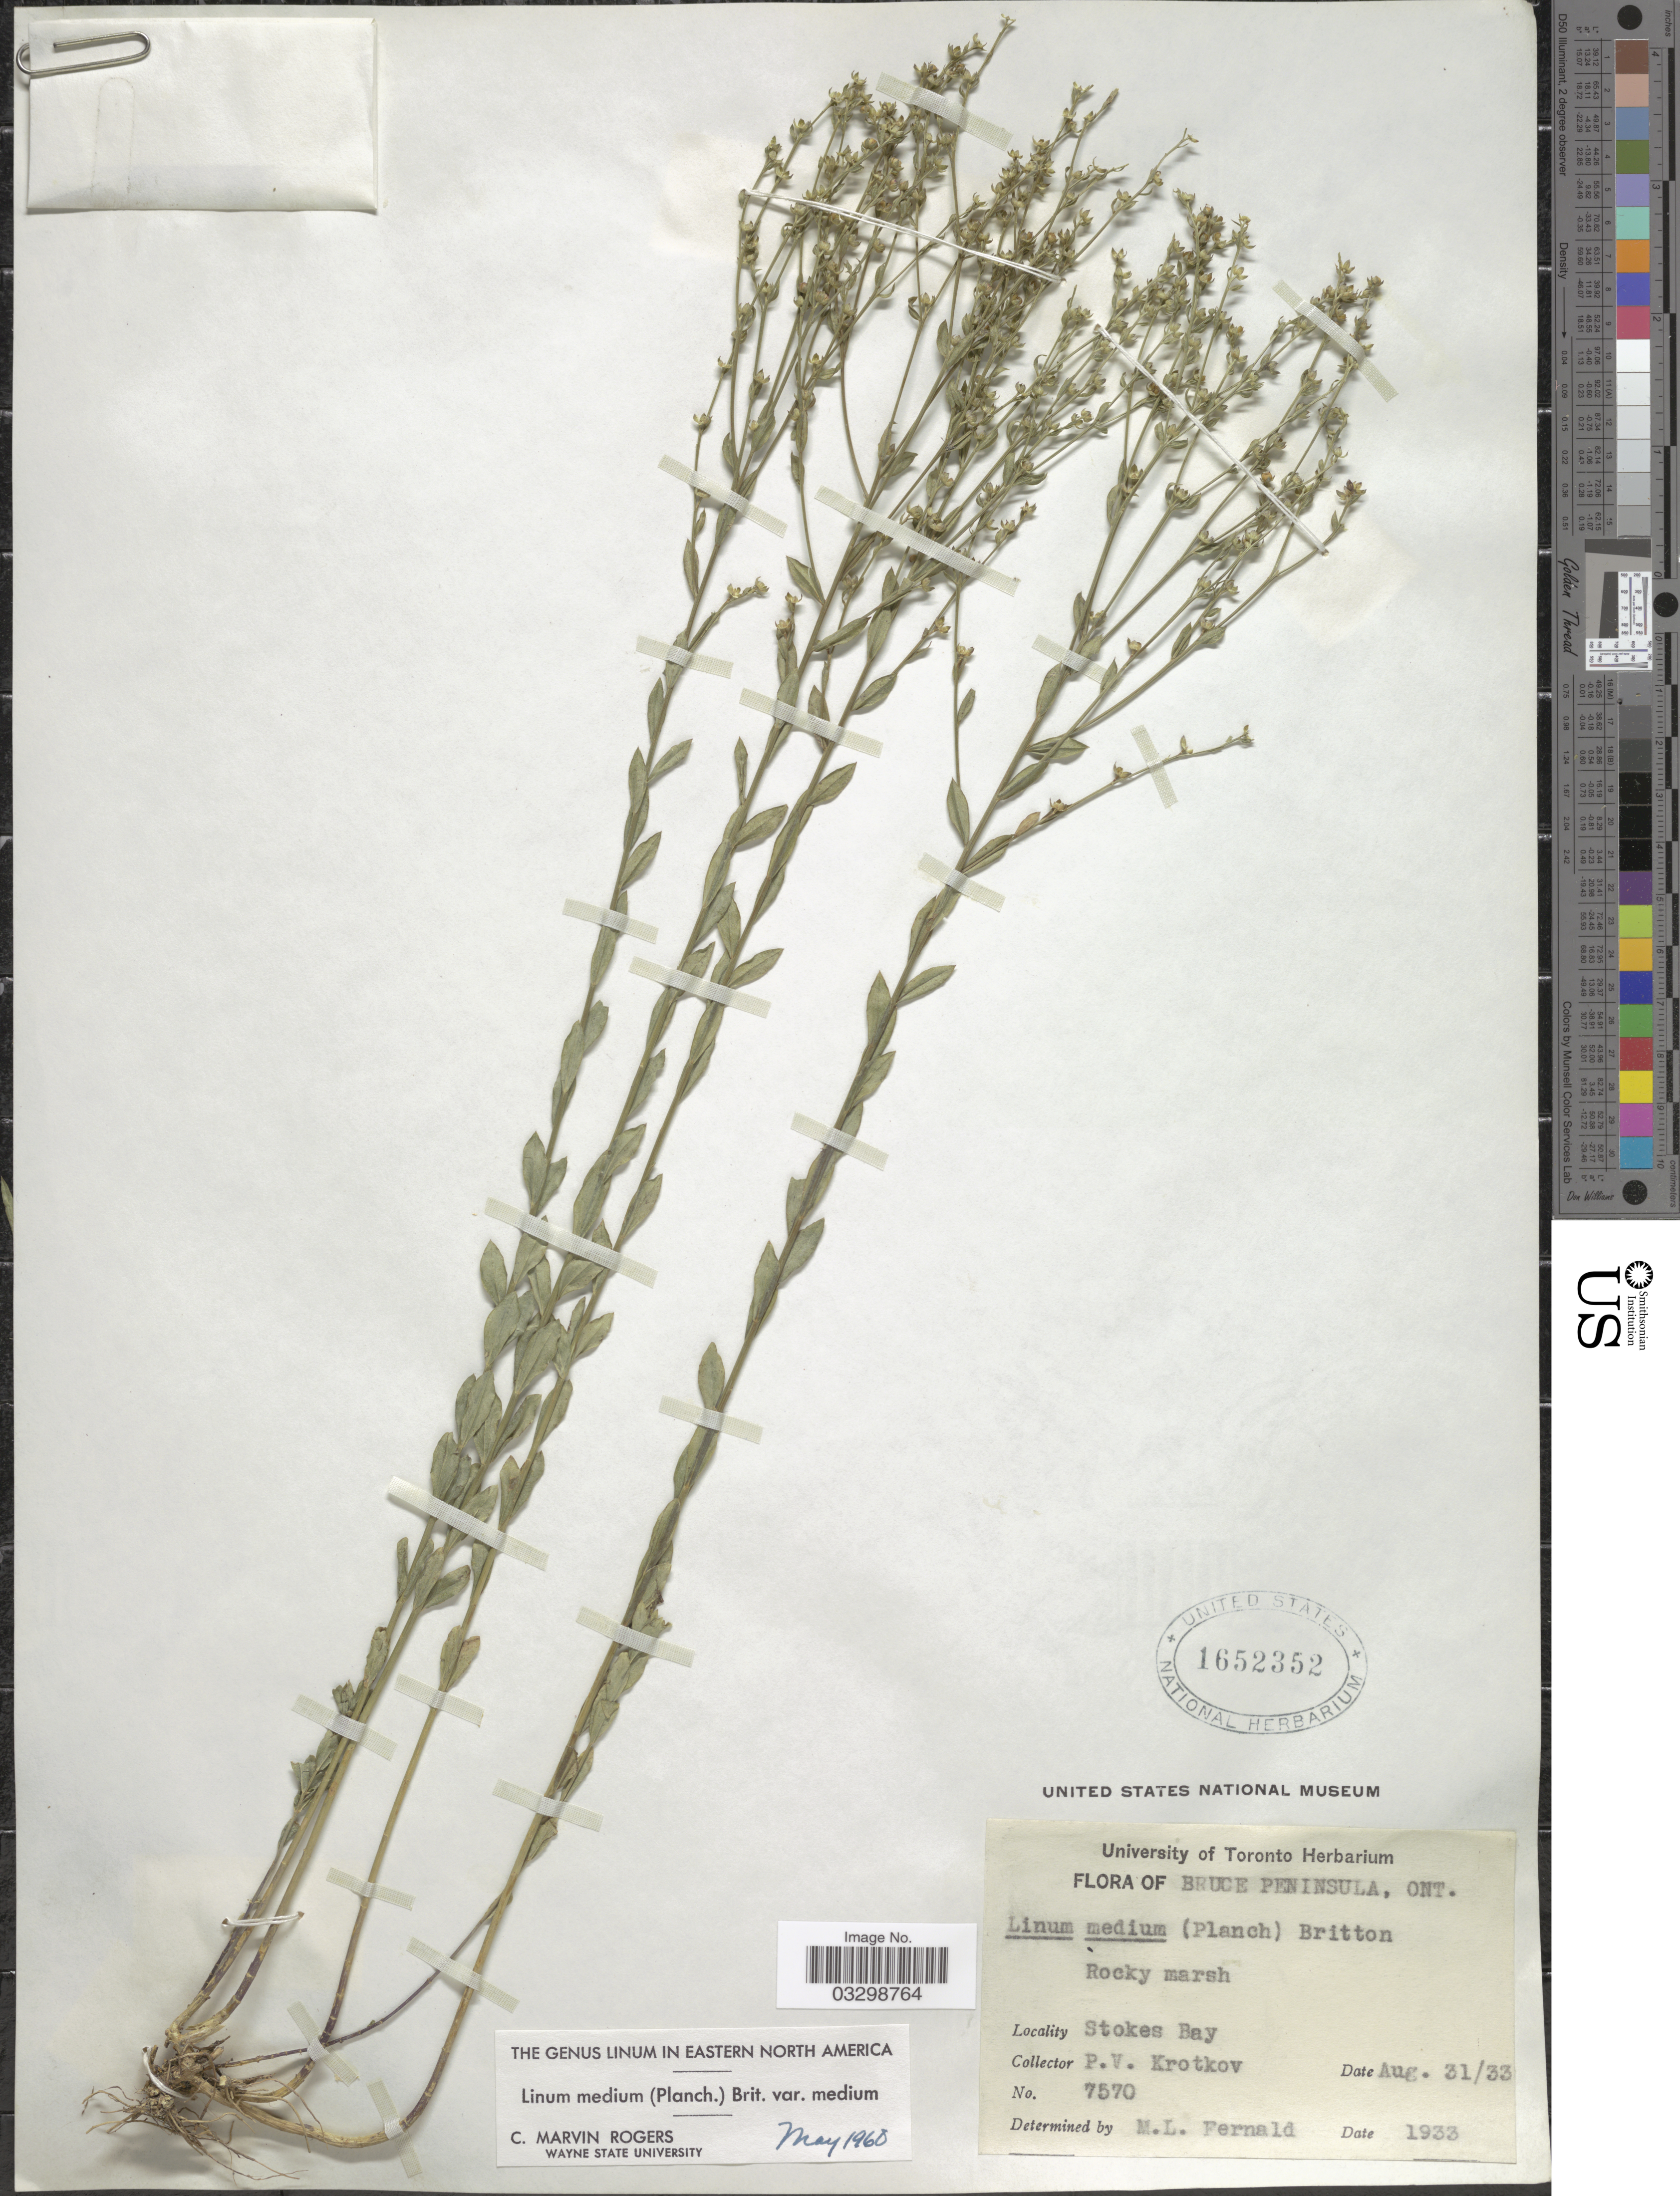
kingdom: Plantae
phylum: Tracheophyta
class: Magnoliopsida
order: Malpighiales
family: Linaceae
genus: Linum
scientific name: Linum medium var. medium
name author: (Planch.) Britton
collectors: P. V. Krotkov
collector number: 7570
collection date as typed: Transcribed d/m/y: 31/8/33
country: Canada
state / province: Ontario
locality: Bruce Peninsula. Stokes Bay.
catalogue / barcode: US 1652352